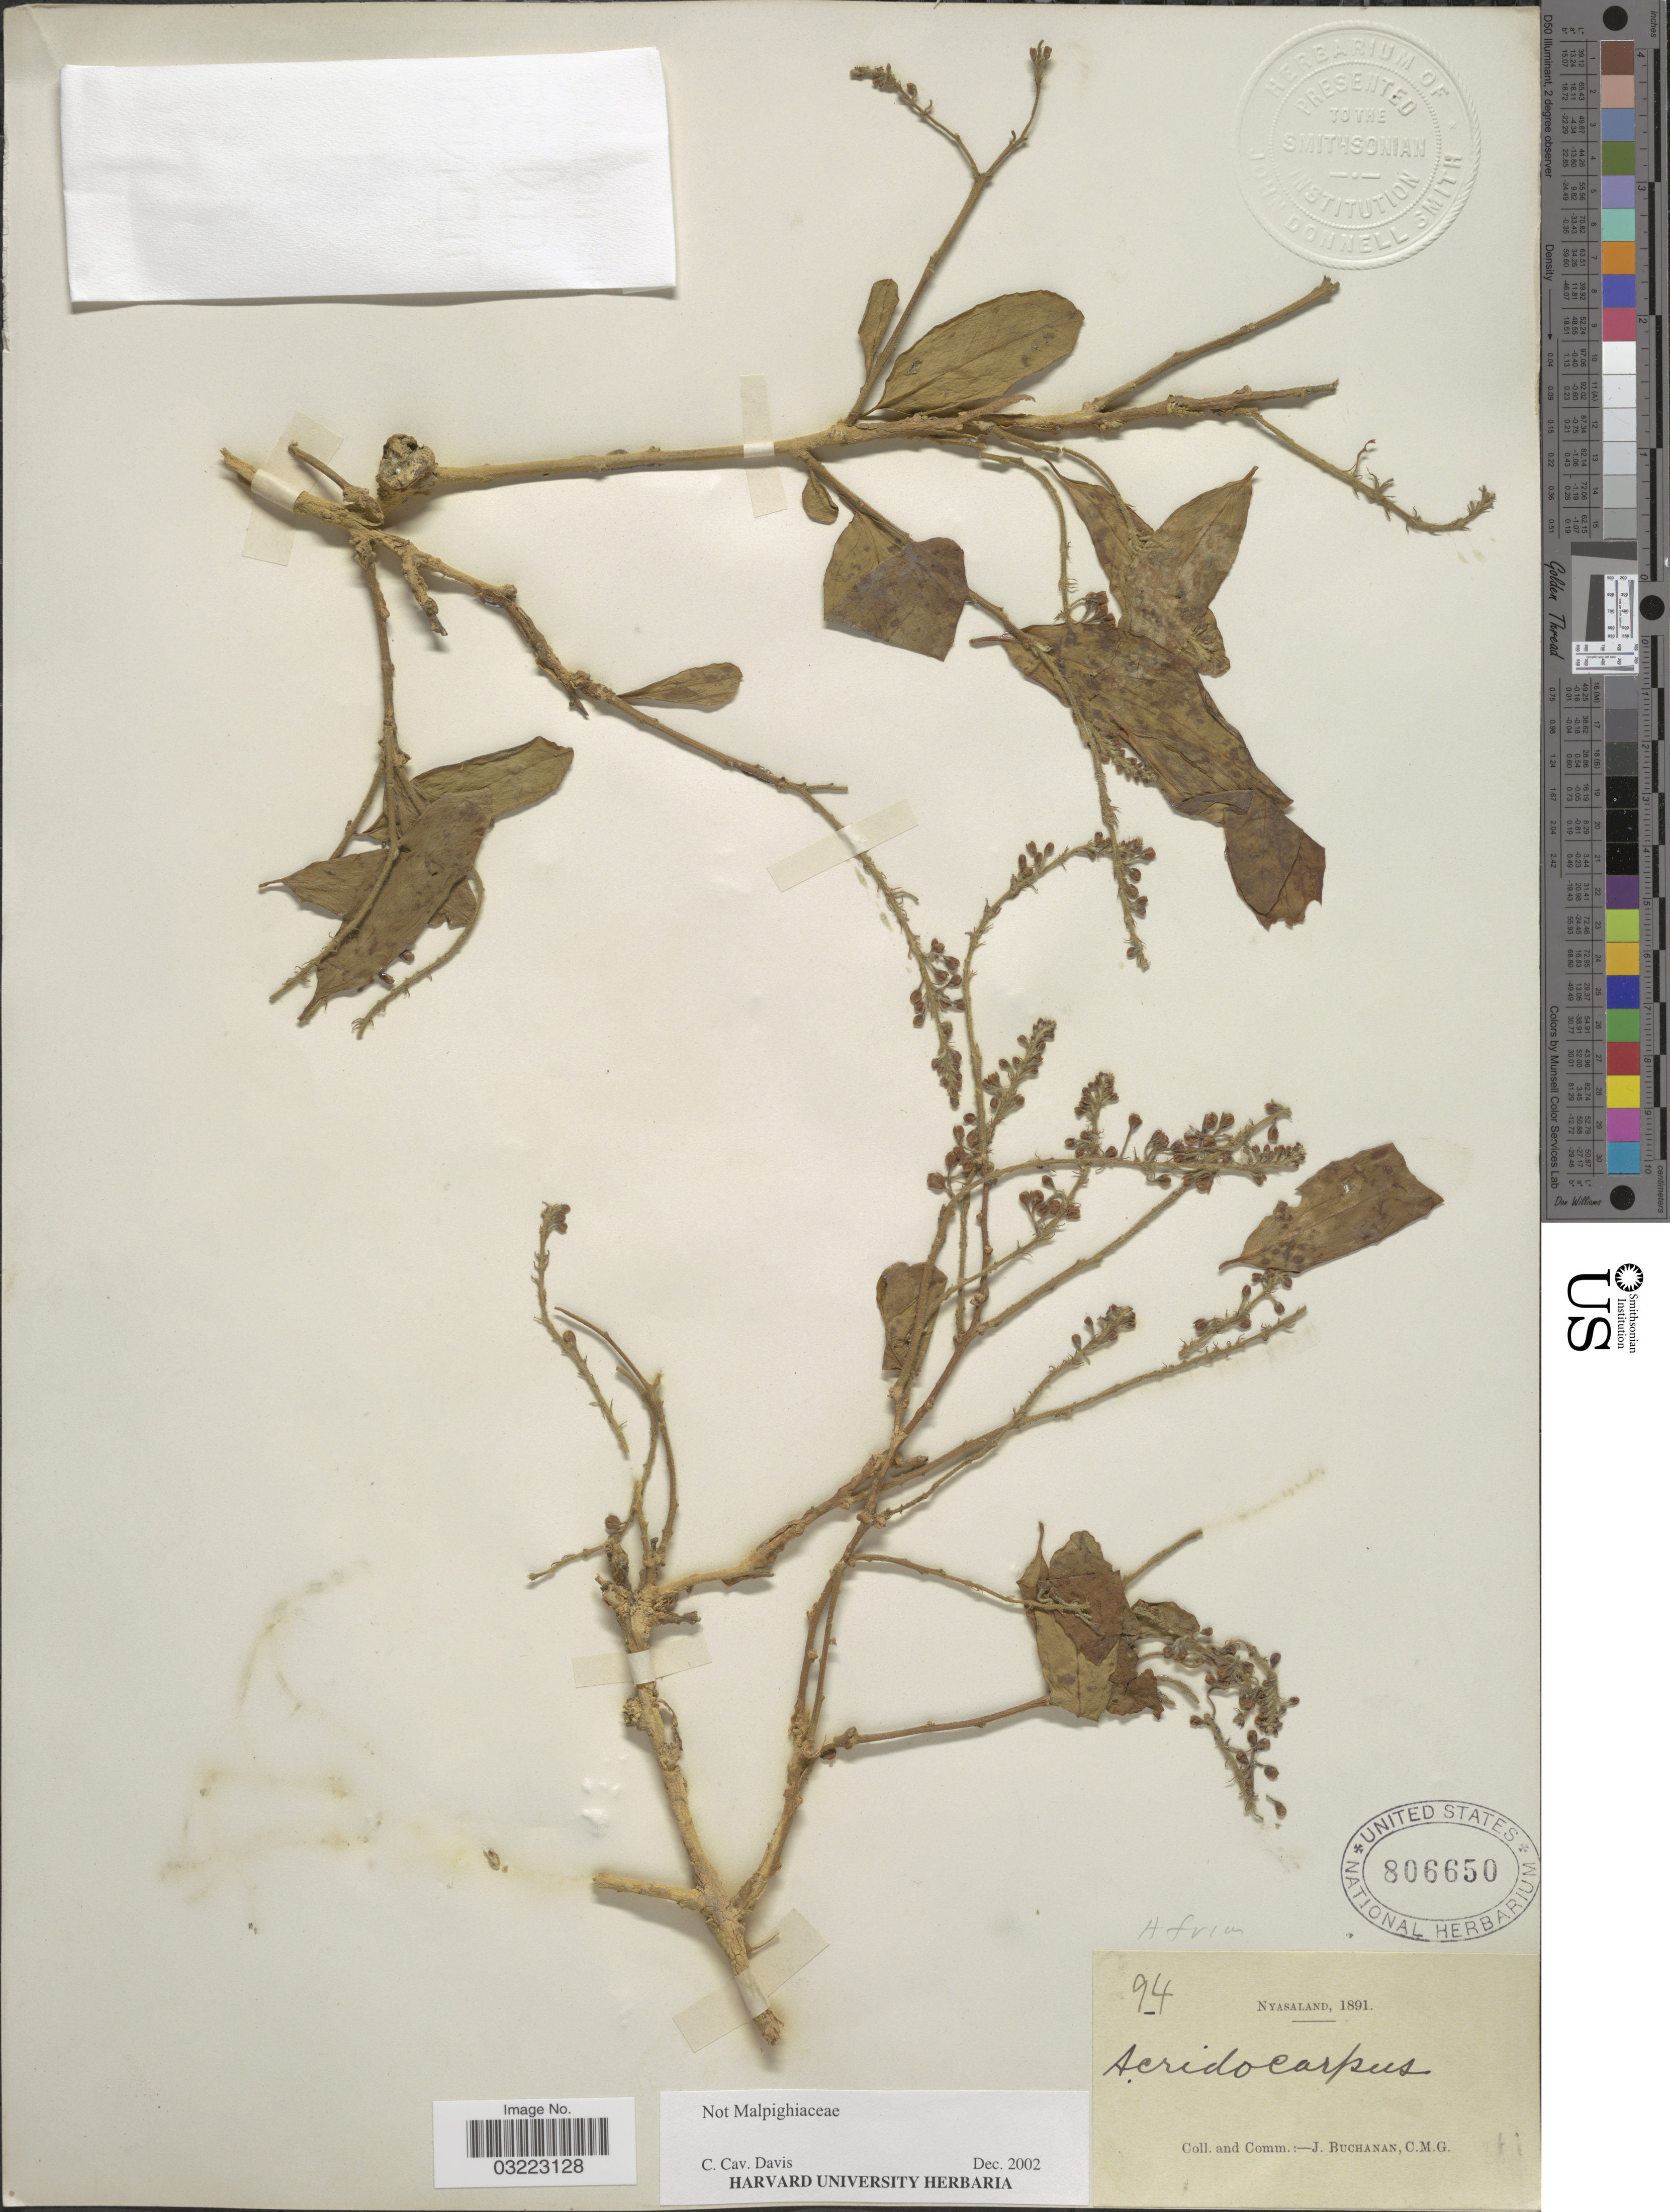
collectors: J. Buchanan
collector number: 94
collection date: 1891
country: Malawi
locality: Nyasaland.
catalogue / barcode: US 806650